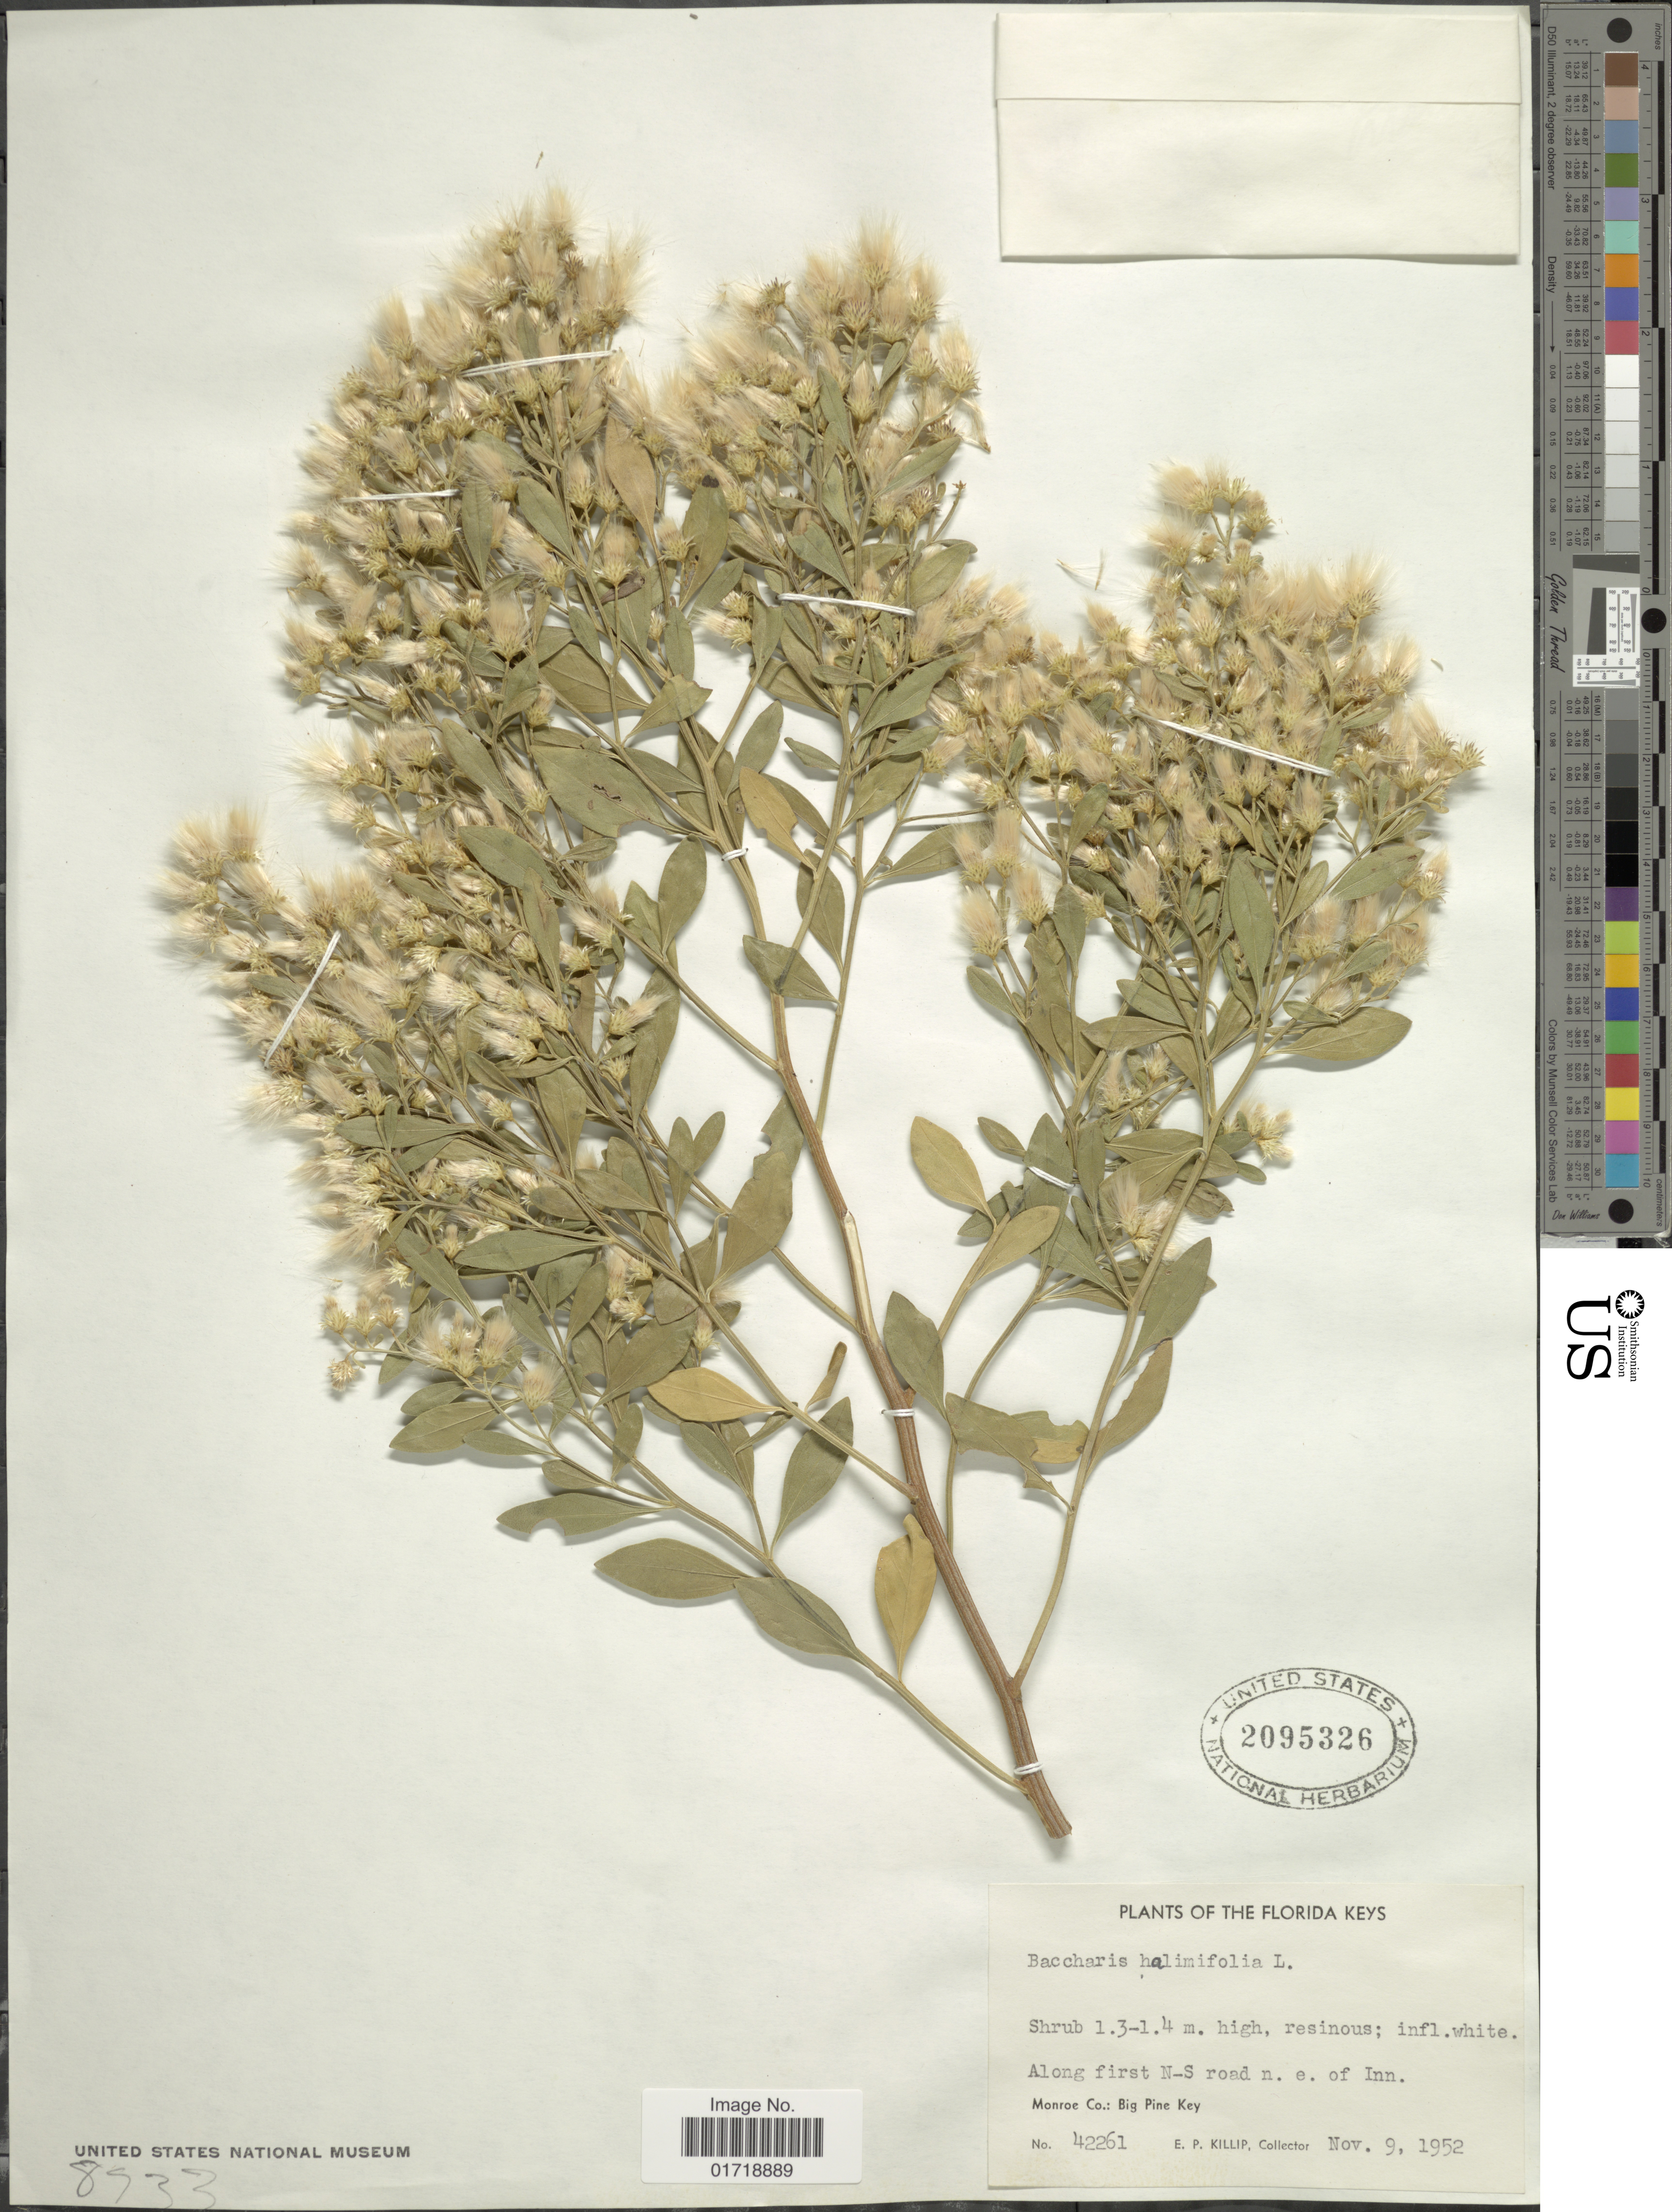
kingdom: Plantae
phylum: Tracheophyta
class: Magnoliopsida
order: Asterales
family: Asteraceae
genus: Baccharis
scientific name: Baccharis halimifolia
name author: L.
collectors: E. P. Killip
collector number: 42261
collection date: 1952-11-09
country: United States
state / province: Florida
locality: The Florida Keys, Along first N-S road n.e. of Inn, Monroe Co.: Big Pine Key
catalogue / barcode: US 2095326